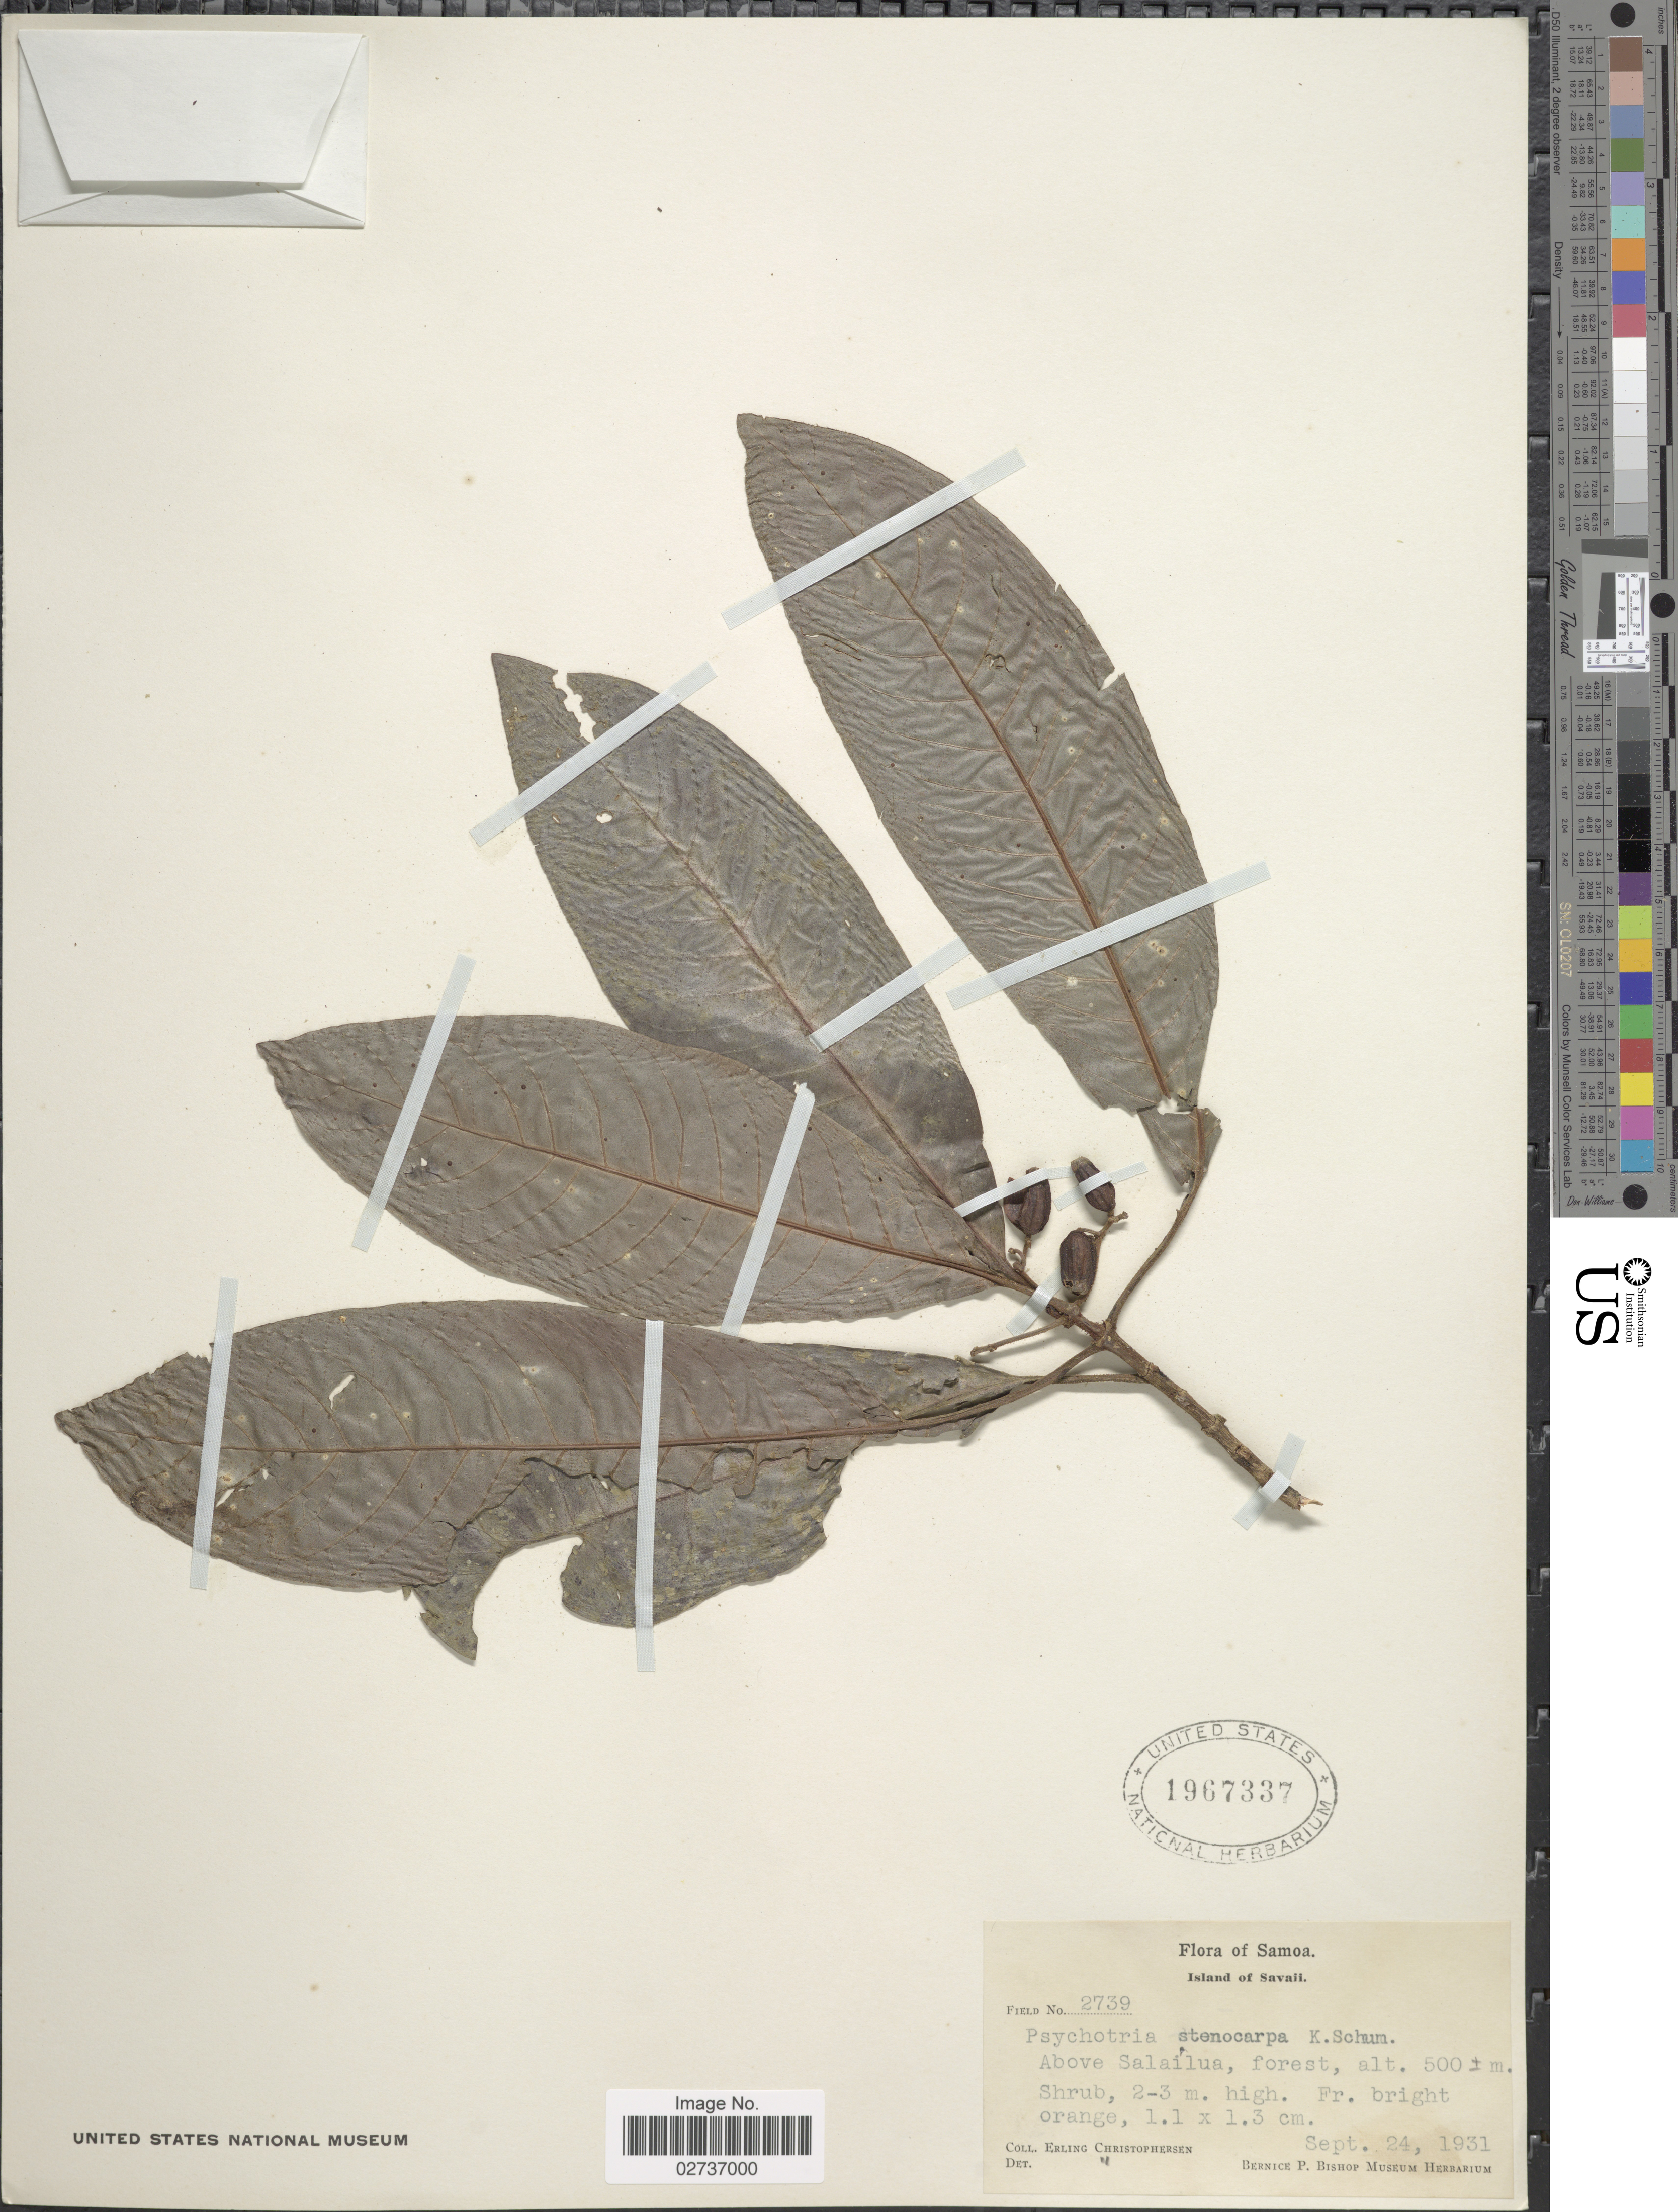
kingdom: Plantae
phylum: Tracheophyta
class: Magnoliopsida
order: Gentianales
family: Rubiaceae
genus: Psychotria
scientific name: Psychotria stenocarpa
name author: K. Schum.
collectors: E. Christophersen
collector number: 2739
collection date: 1931-09-24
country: Samoa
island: Savai'i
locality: Samoa. Island of Savaii. Above Salailua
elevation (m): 500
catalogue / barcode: US 1967337